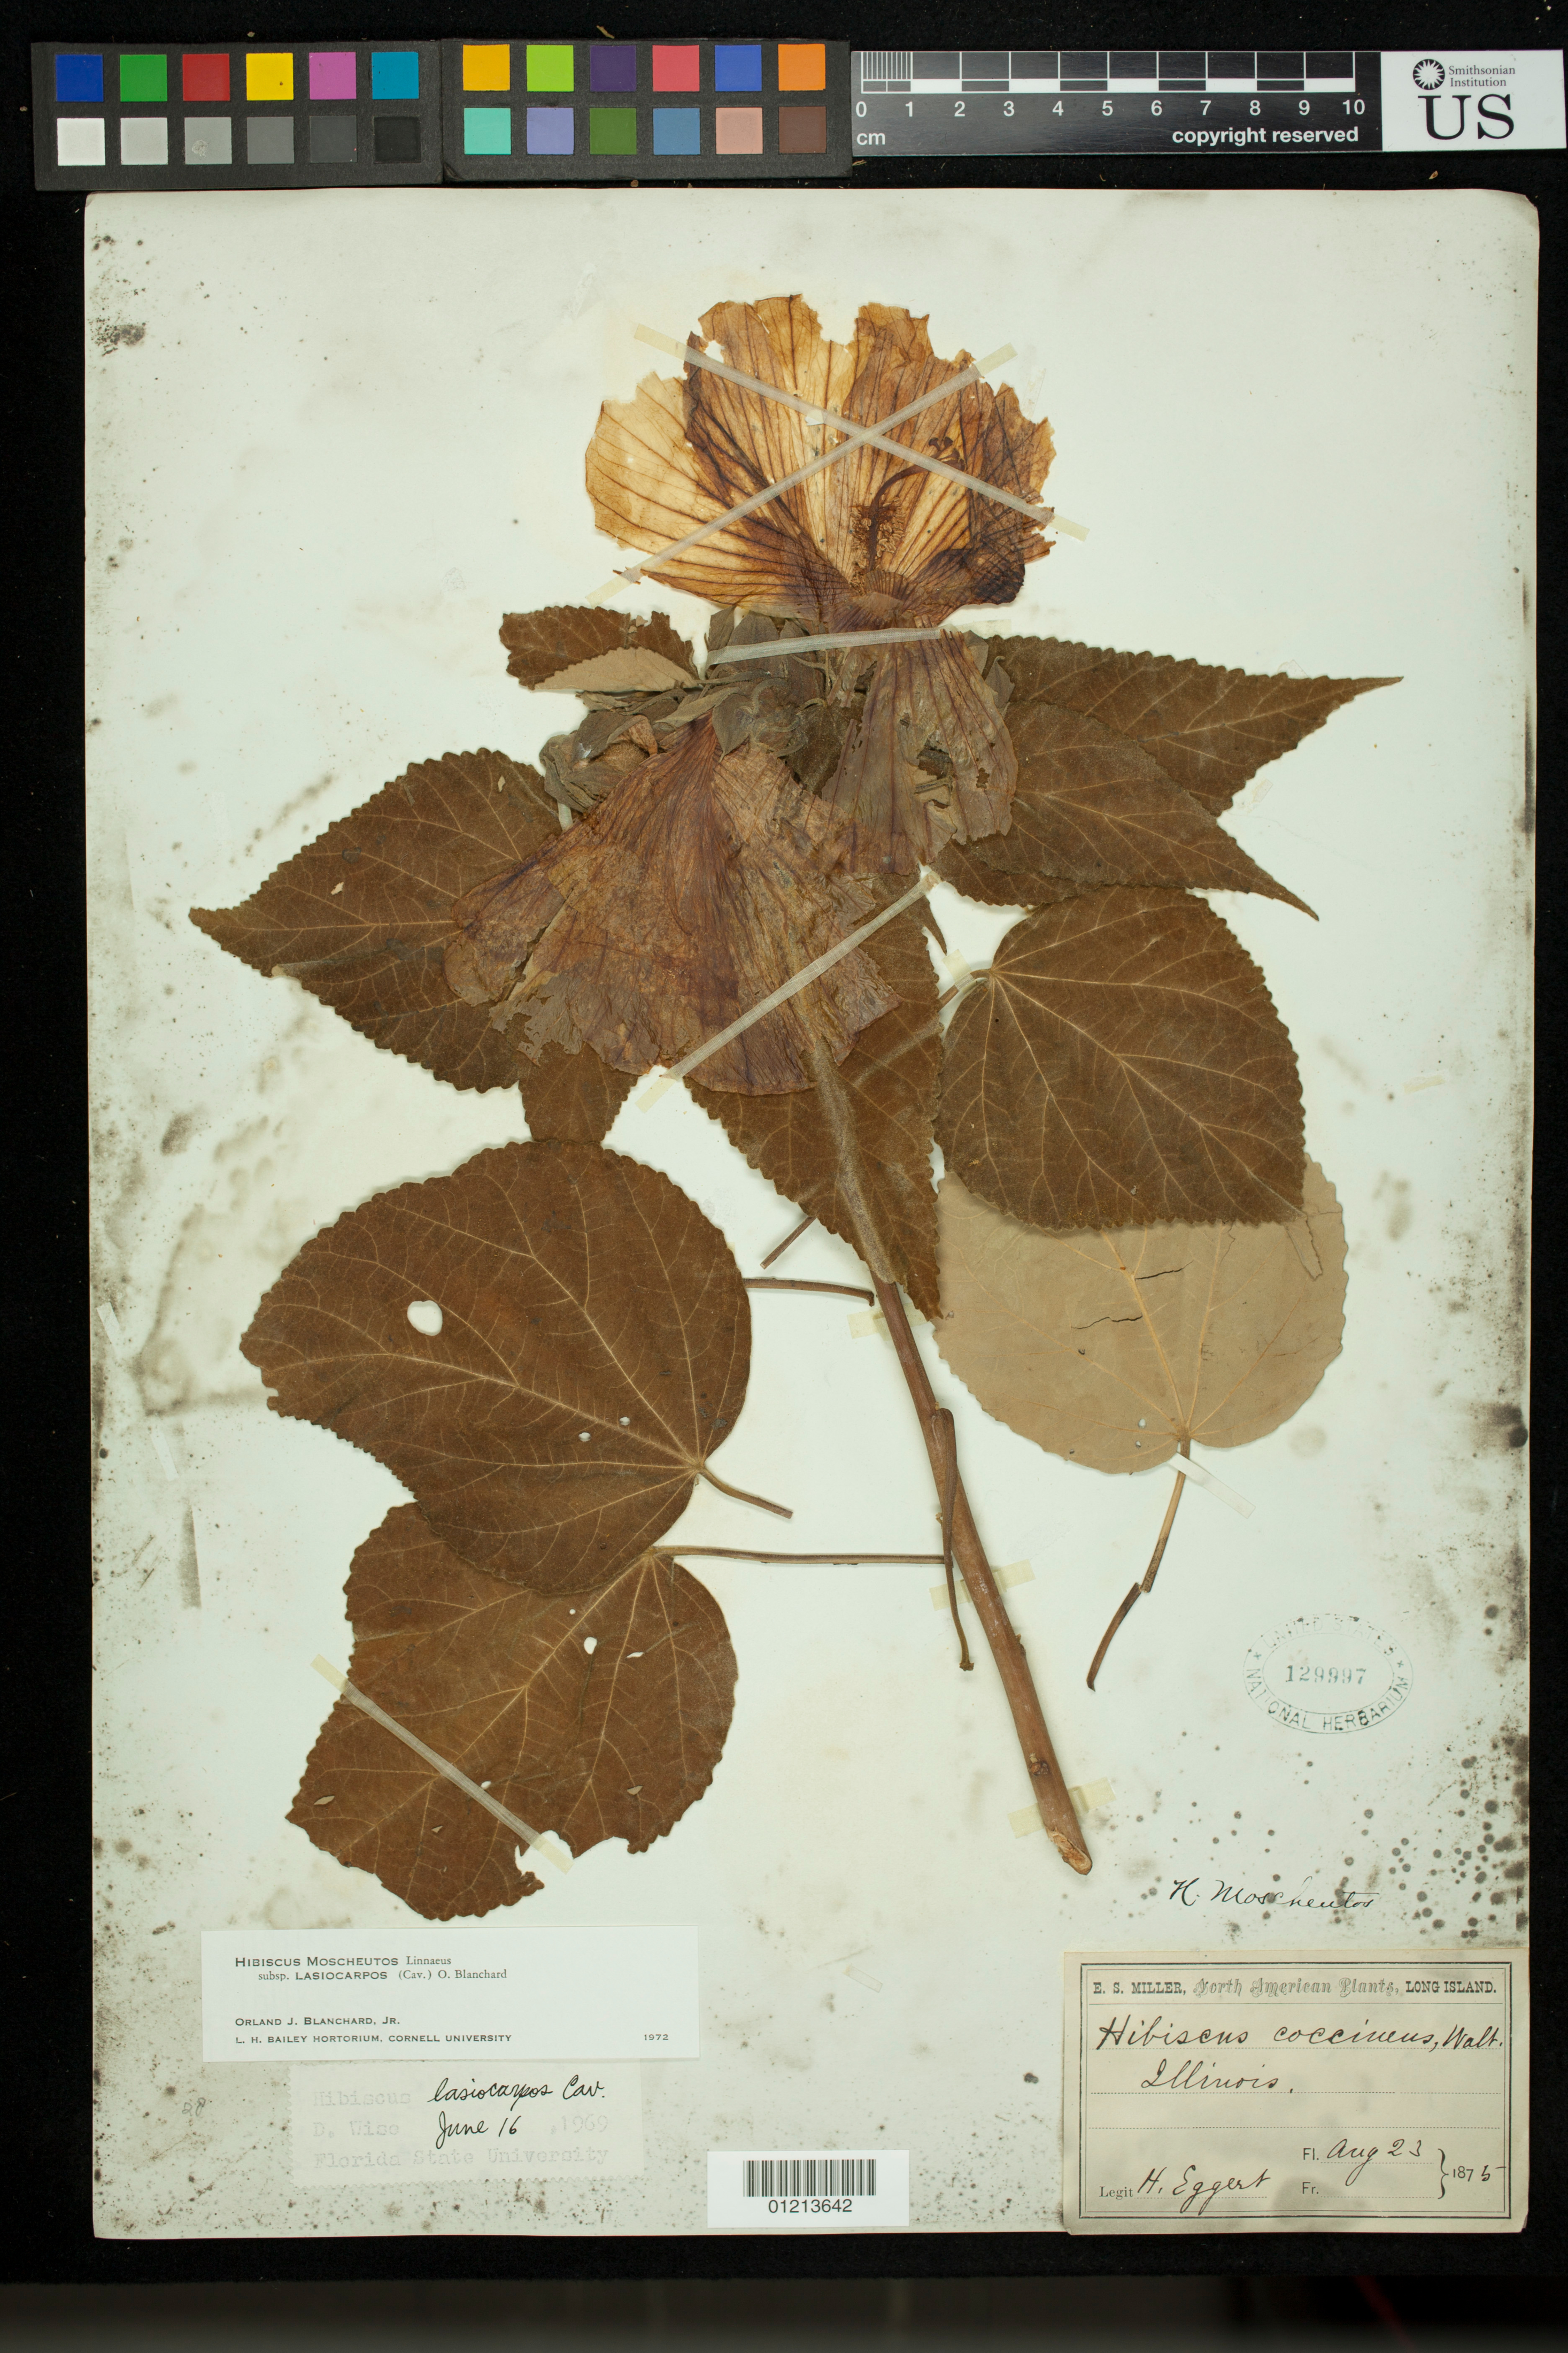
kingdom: Plantae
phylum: Tracheophyta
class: Magnoliopsida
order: Malvales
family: Malvaceae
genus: Hibiscus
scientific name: Hibiscus moscheutos subsp. lasiocarpos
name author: (Cav.) O.J. Blanch.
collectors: H. Eggert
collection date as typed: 23 Aug 1875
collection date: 1875-08-23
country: United States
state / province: Illinois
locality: Illinois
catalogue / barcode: US 129997